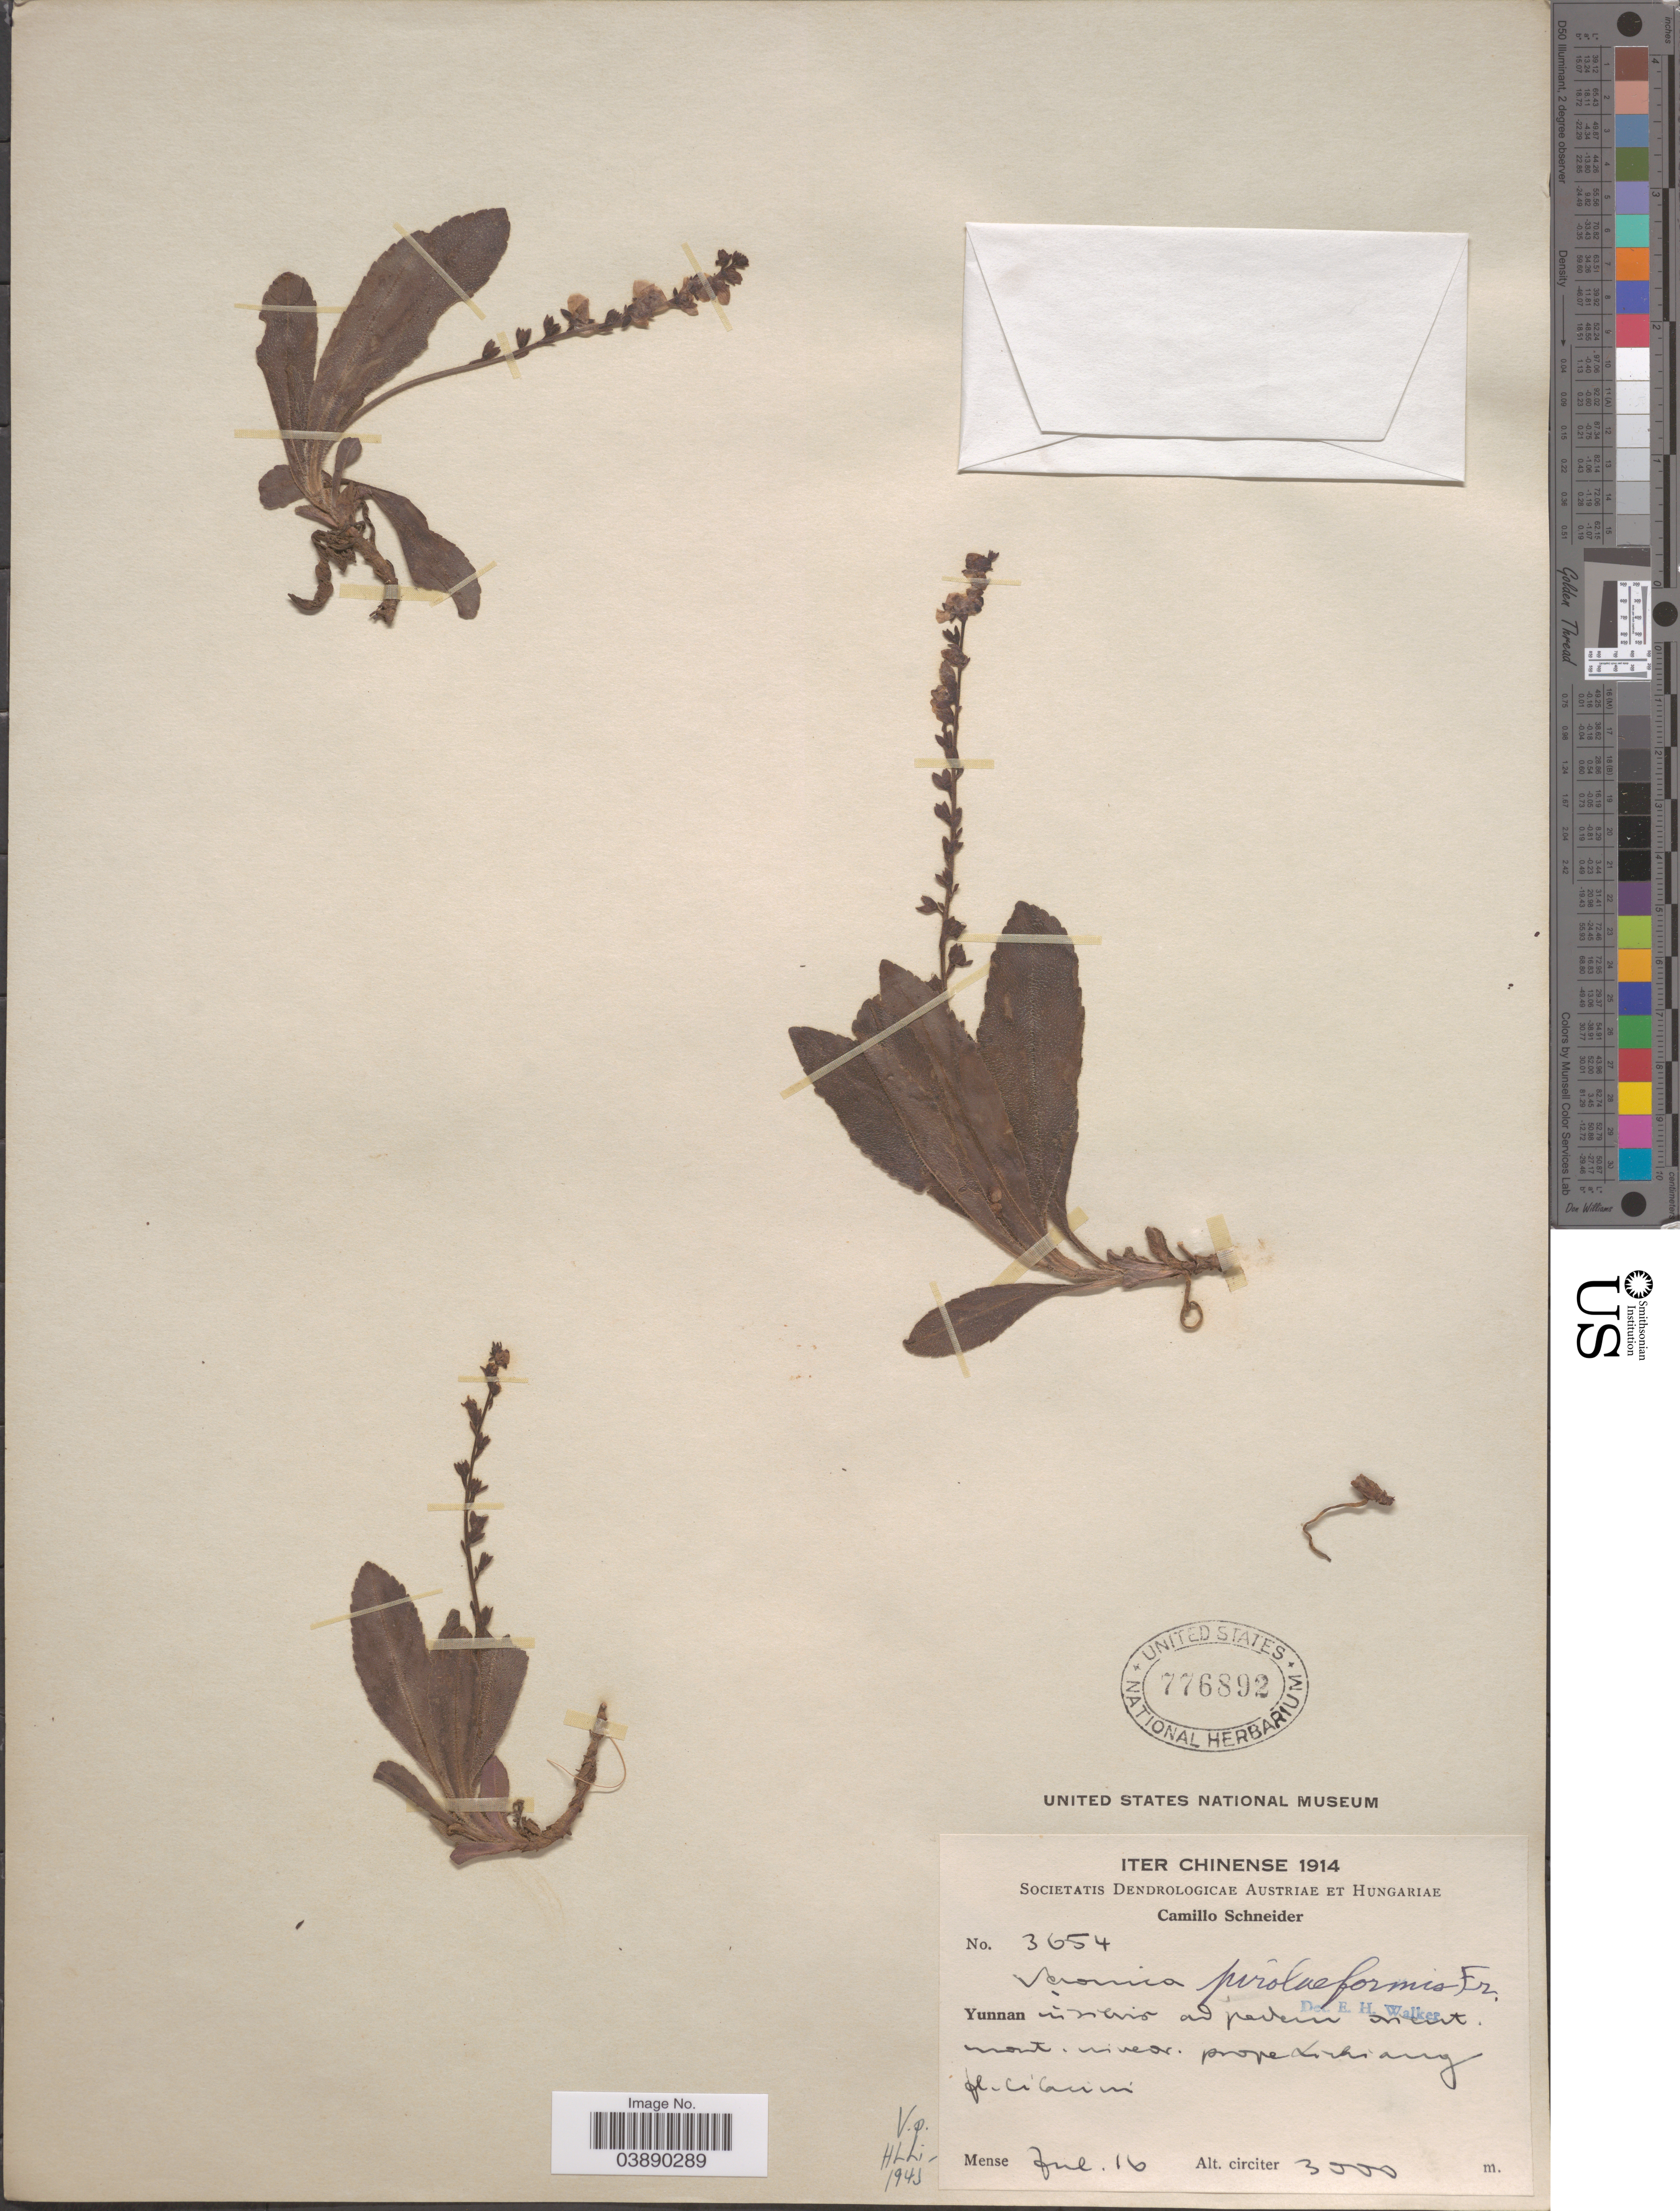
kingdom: Plantae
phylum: Tracheophyta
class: Magnoliopsida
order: Lamiales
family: Plantaginaceae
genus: Veronica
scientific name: Veronica piroliformis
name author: Franch.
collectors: C. K. Schneider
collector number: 3654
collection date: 1914-07-16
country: China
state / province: Yunnan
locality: In nivear ad pedem orient mont. niveor. prope Lichiang.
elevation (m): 3000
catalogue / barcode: US 776892